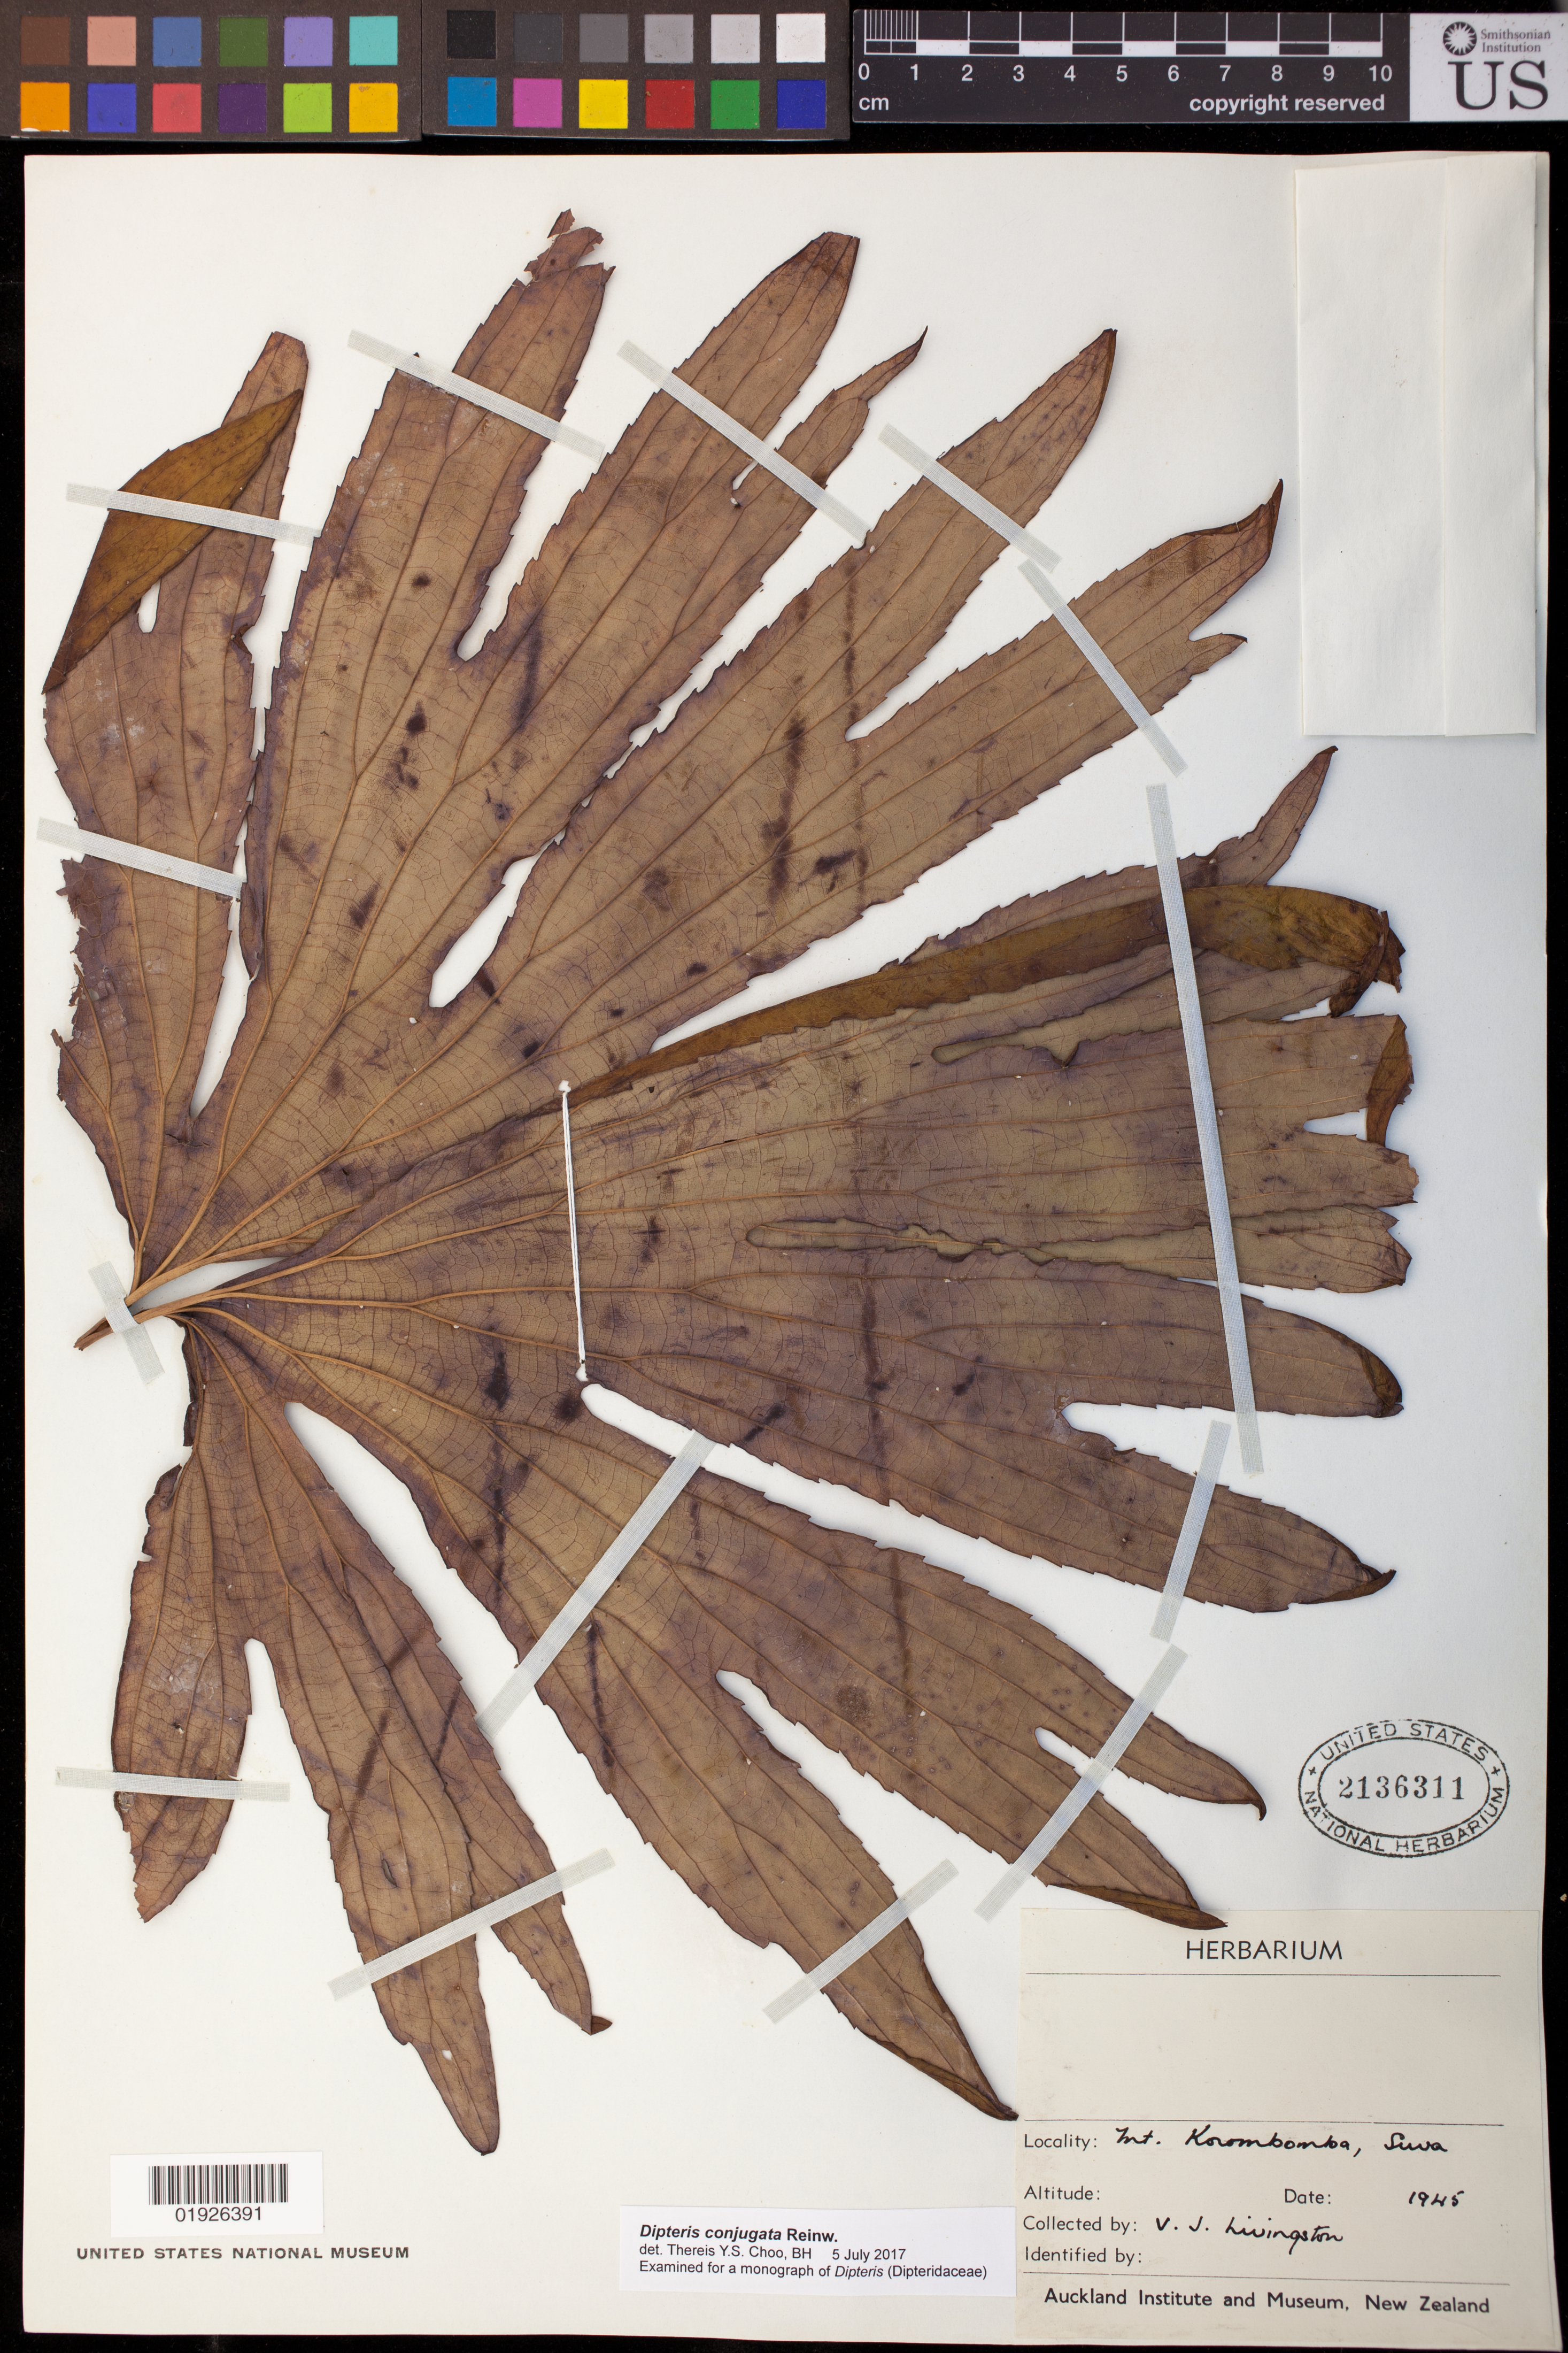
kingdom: Plantae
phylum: Tracheophyta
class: Polypodiopsida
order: Gleicheniales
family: Dipteridaceae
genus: Dipteris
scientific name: Dipteris conjugata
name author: Reinw.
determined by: Choo, Thereis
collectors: V. Livingston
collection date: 1945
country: Fiji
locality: Mt. Korombomba [Korombamba], Suva.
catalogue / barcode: US 2136311